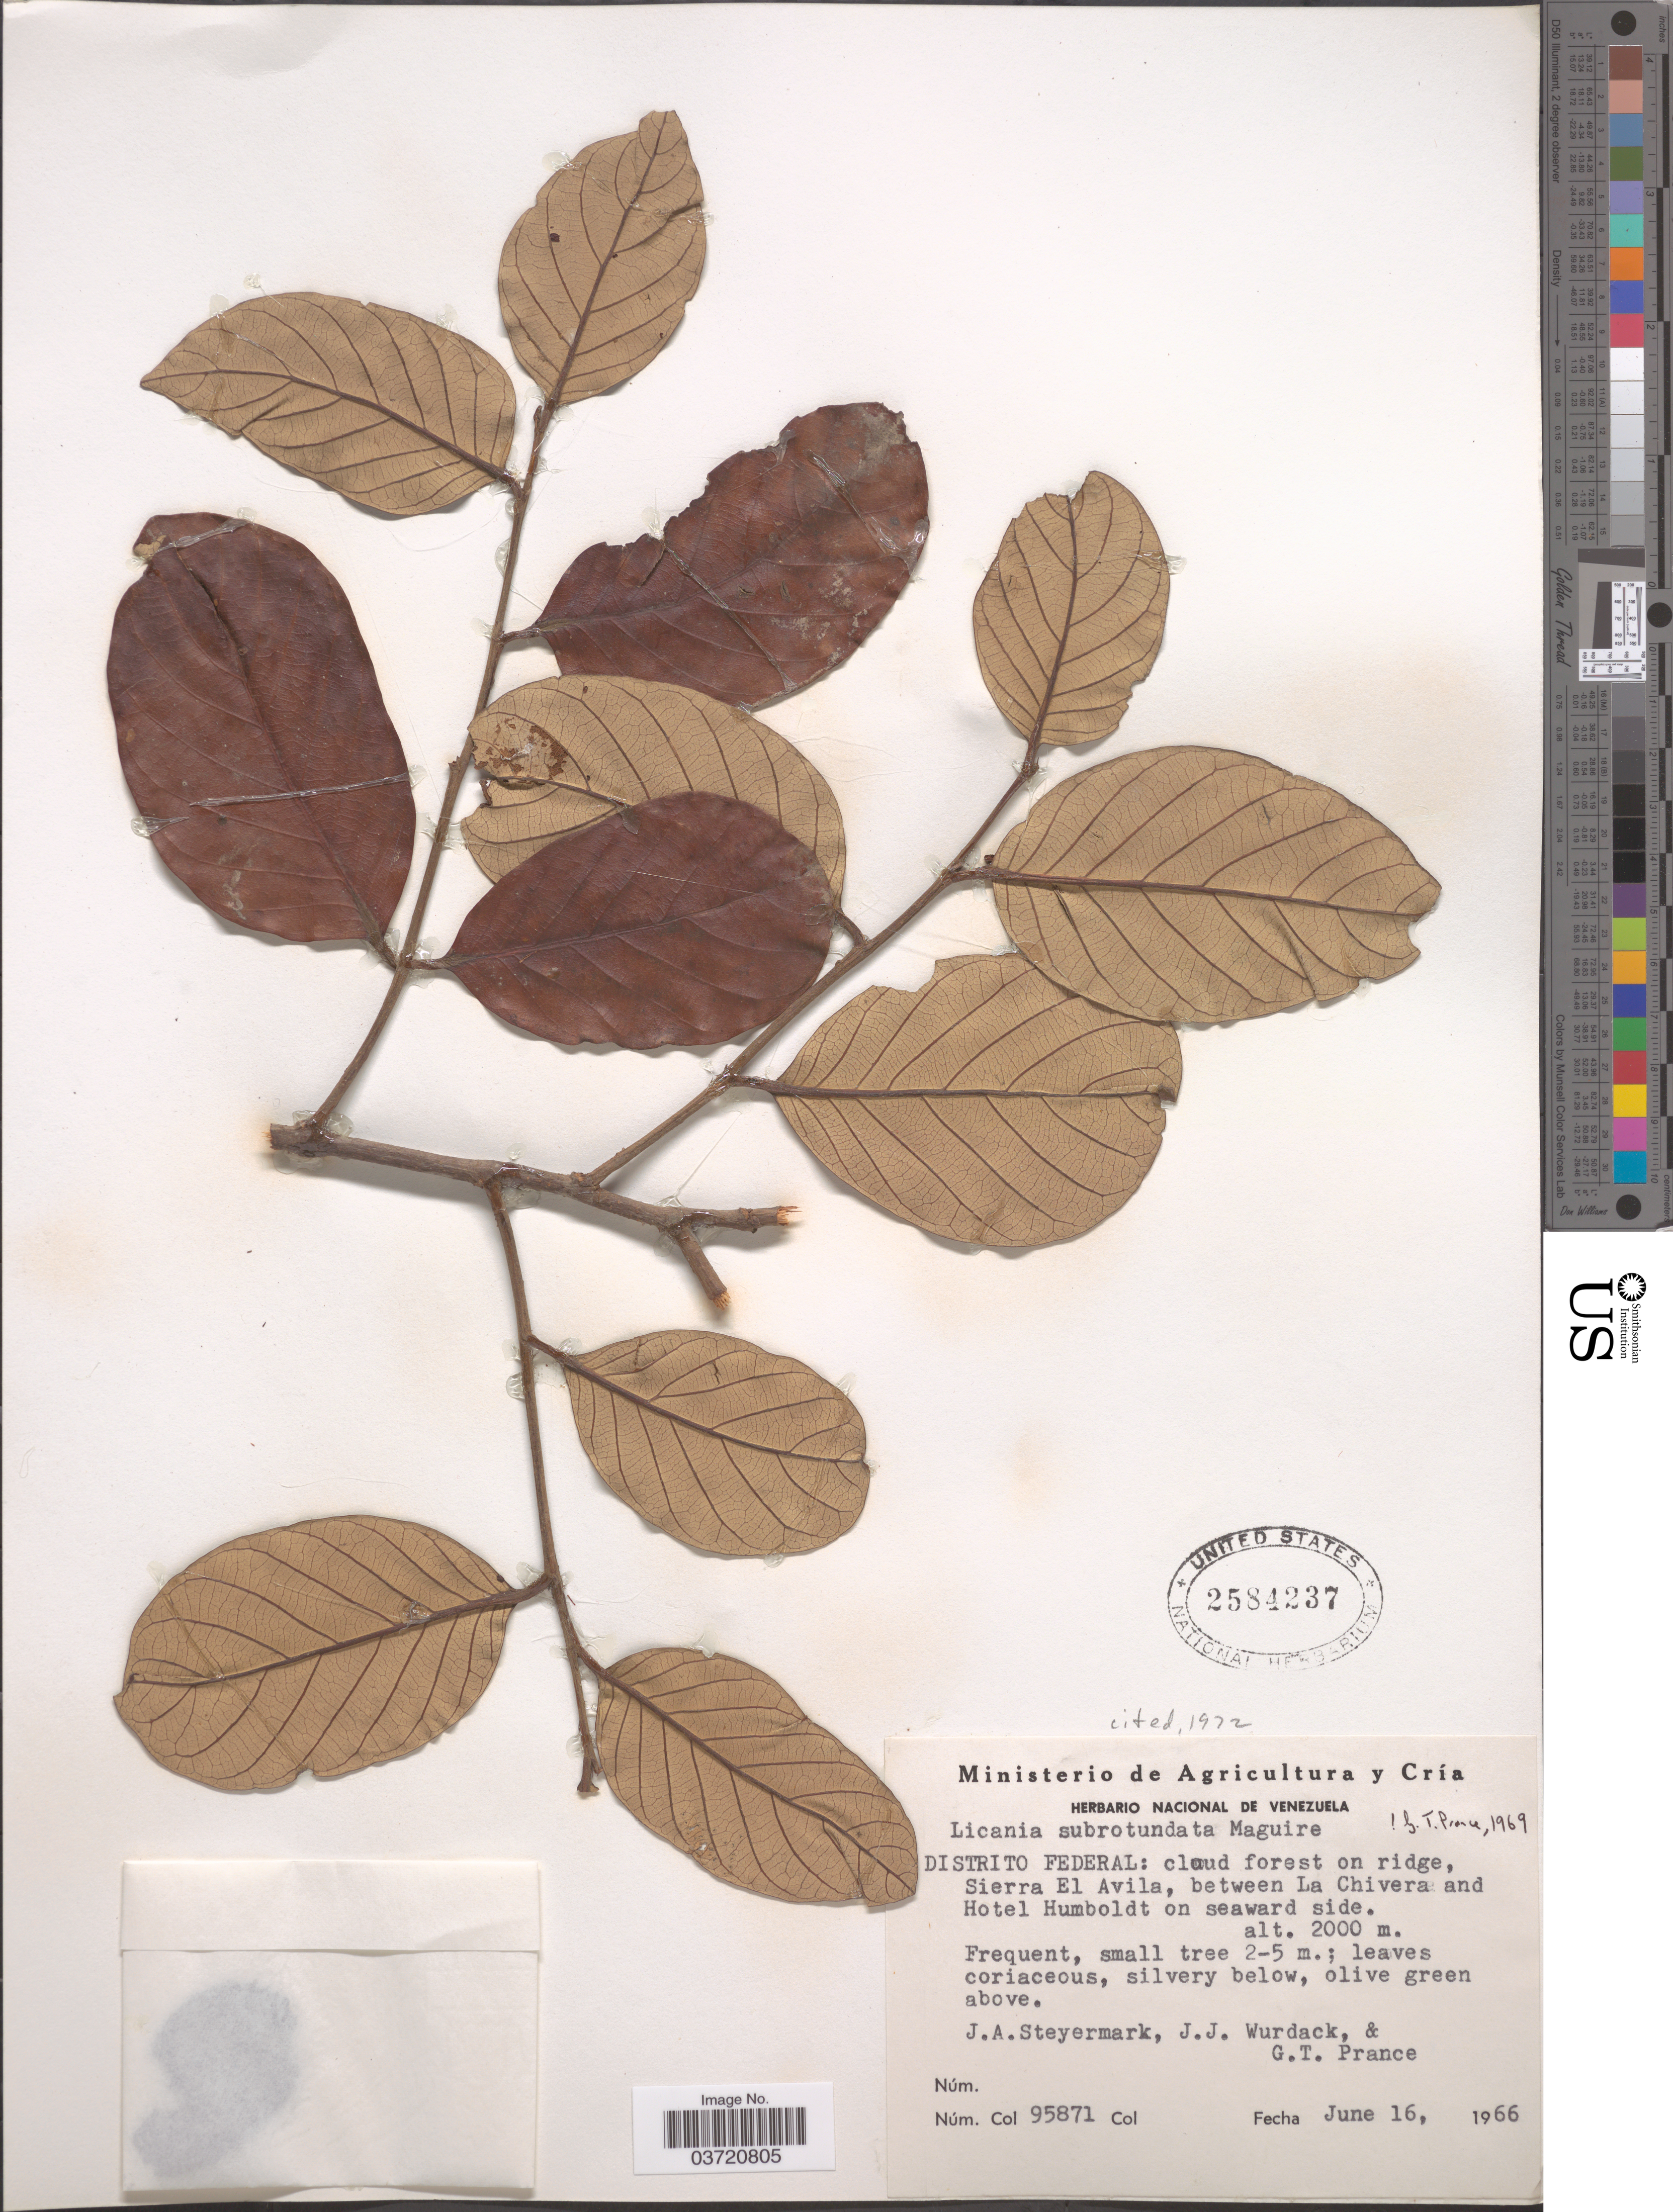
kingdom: Plantae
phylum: Tracheophyta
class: Magnoliopsida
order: Malpighiales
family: Chrysobalanaceae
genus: Licania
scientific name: Licania subrotundata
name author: Maguire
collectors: J. Steyermark, J. J. Wurdack & G. T. Prance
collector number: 95871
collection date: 1966-06-16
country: Venezuela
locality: Cloud forest on ridge, Sierra El Avila, between La Chivera and Hotel Humboldt on seaward side.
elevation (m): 2000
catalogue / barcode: US 2584237